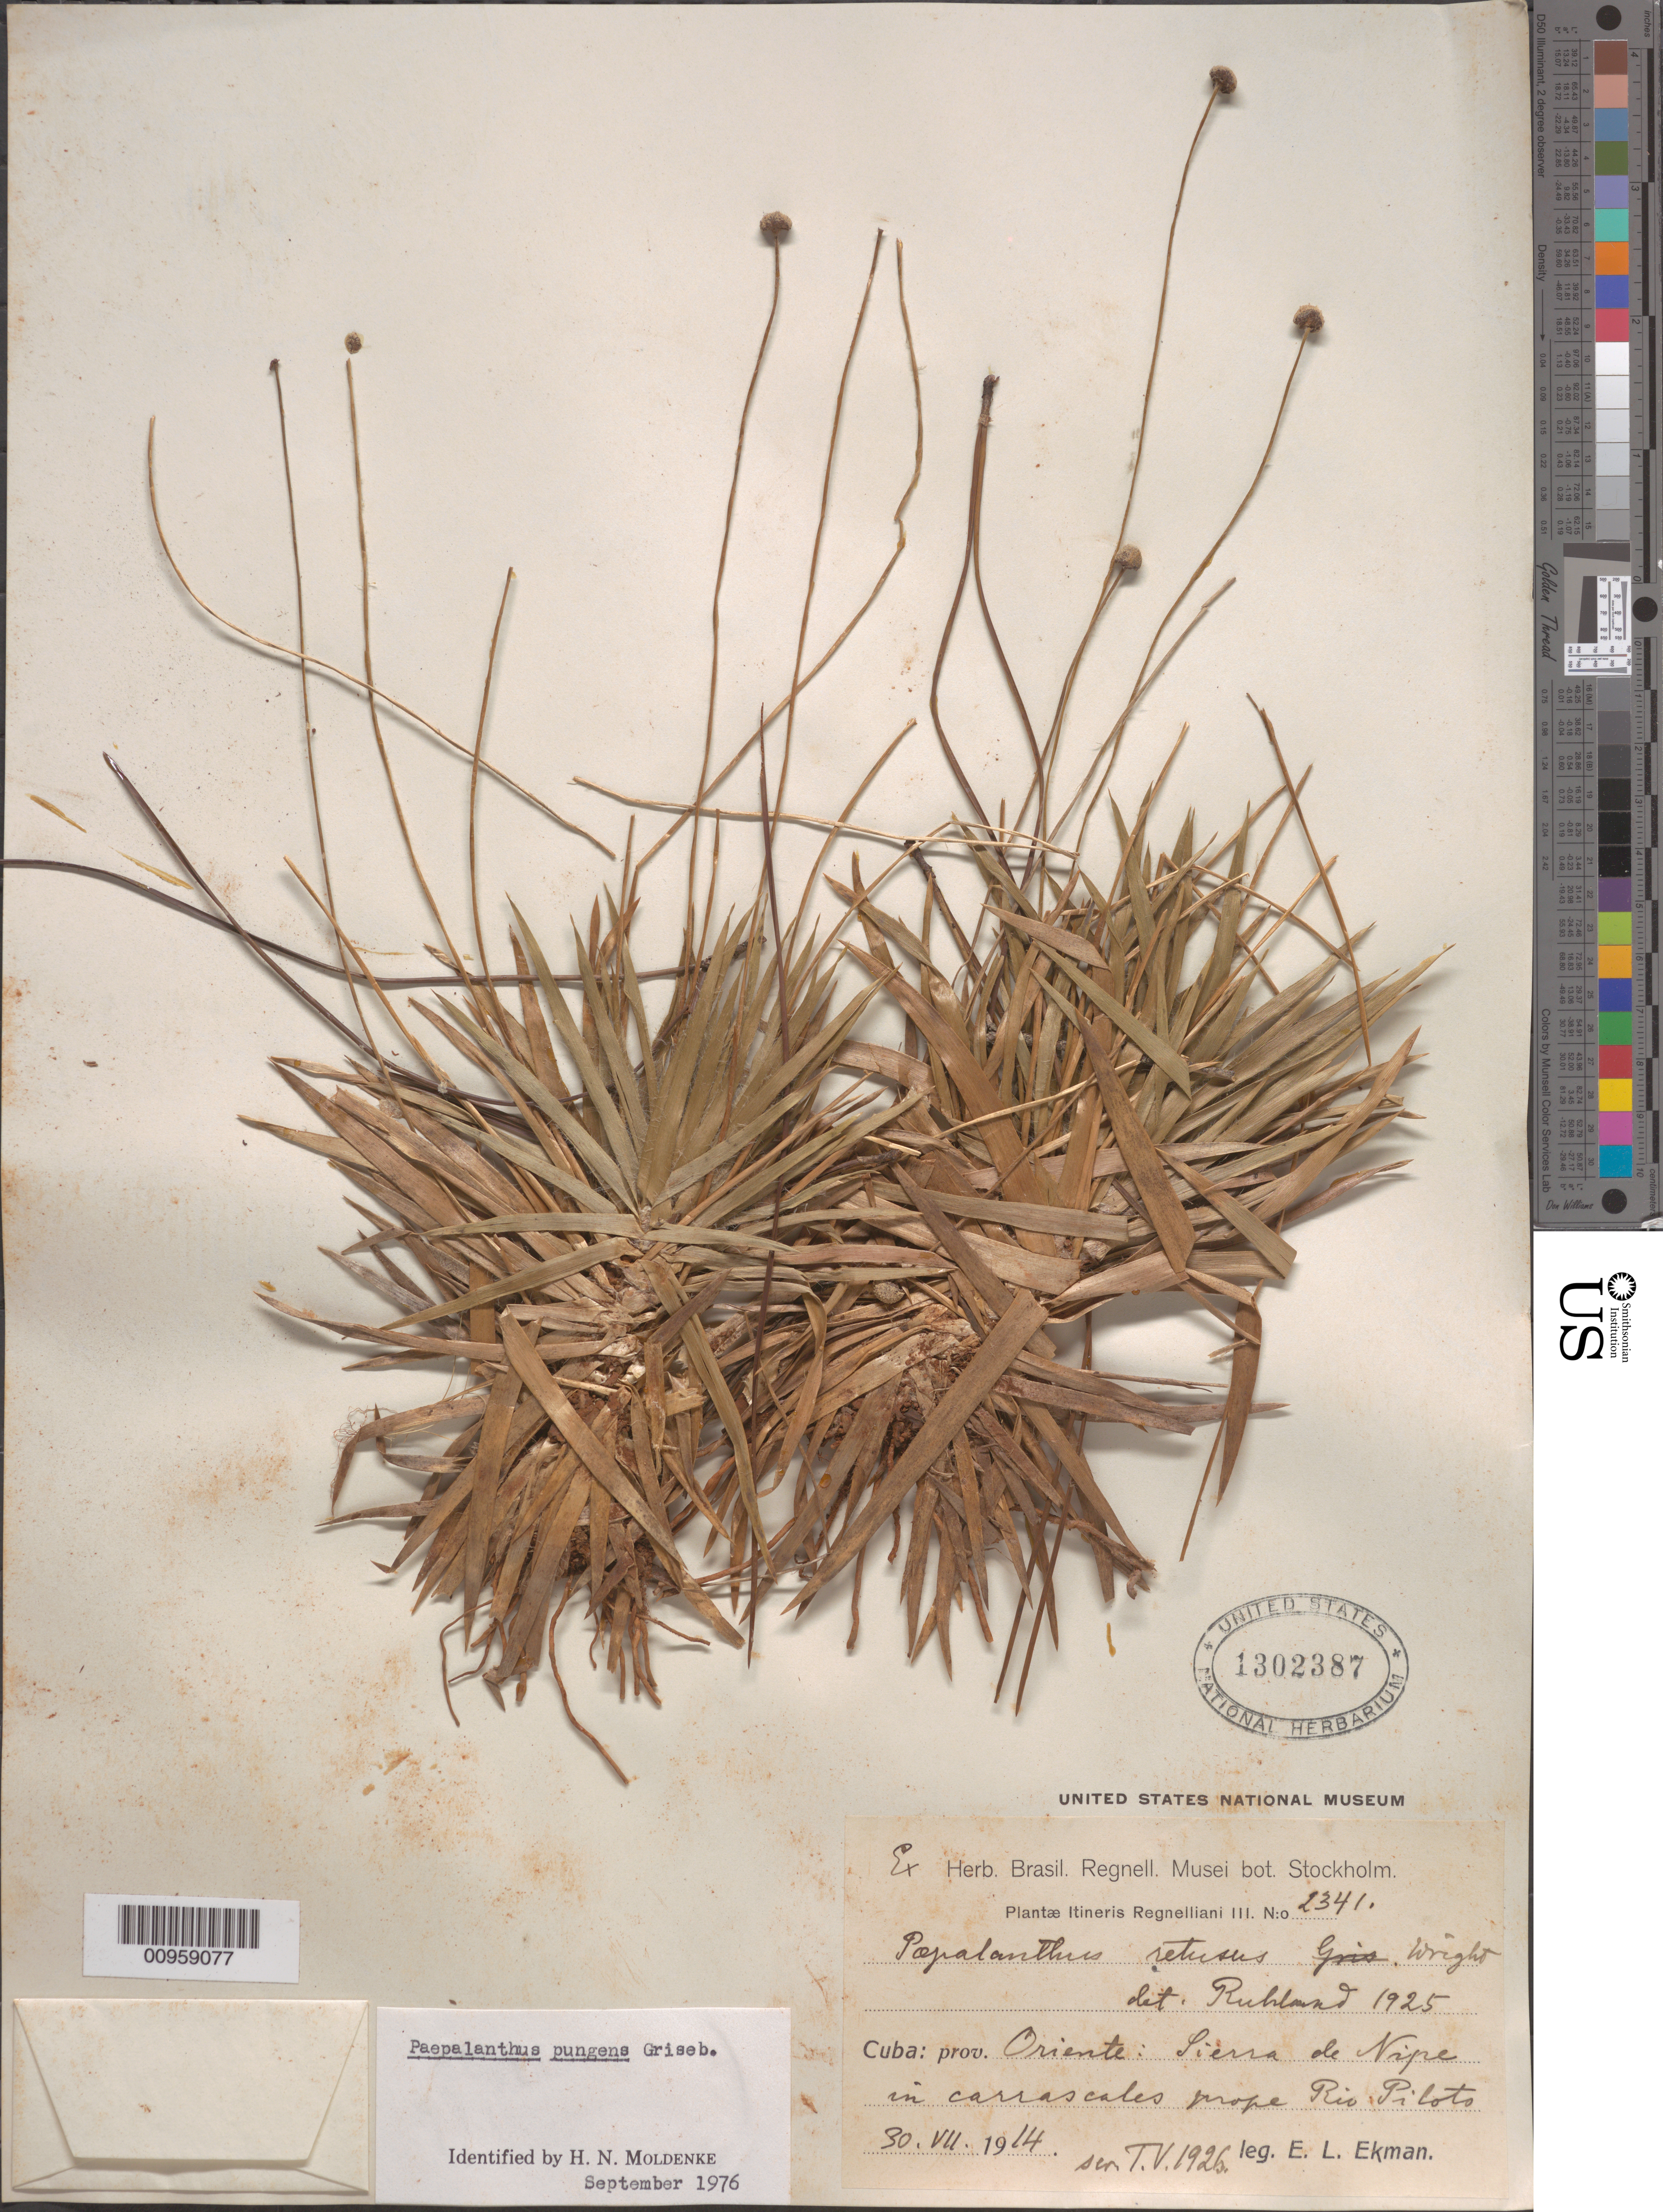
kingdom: Plantae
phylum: Tracheophyta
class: Liliopsida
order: Poales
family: Eriocaulaceae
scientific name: Nisius pungens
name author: (Griseb.) Andrino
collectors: E. L. Ekman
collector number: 2341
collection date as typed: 30 Jul 1914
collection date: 1914-07-30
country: Cuba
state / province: Holguín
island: Cuba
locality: Sierra de Nipe, prope Rio Pilots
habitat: In carrascales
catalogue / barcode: US 1302387